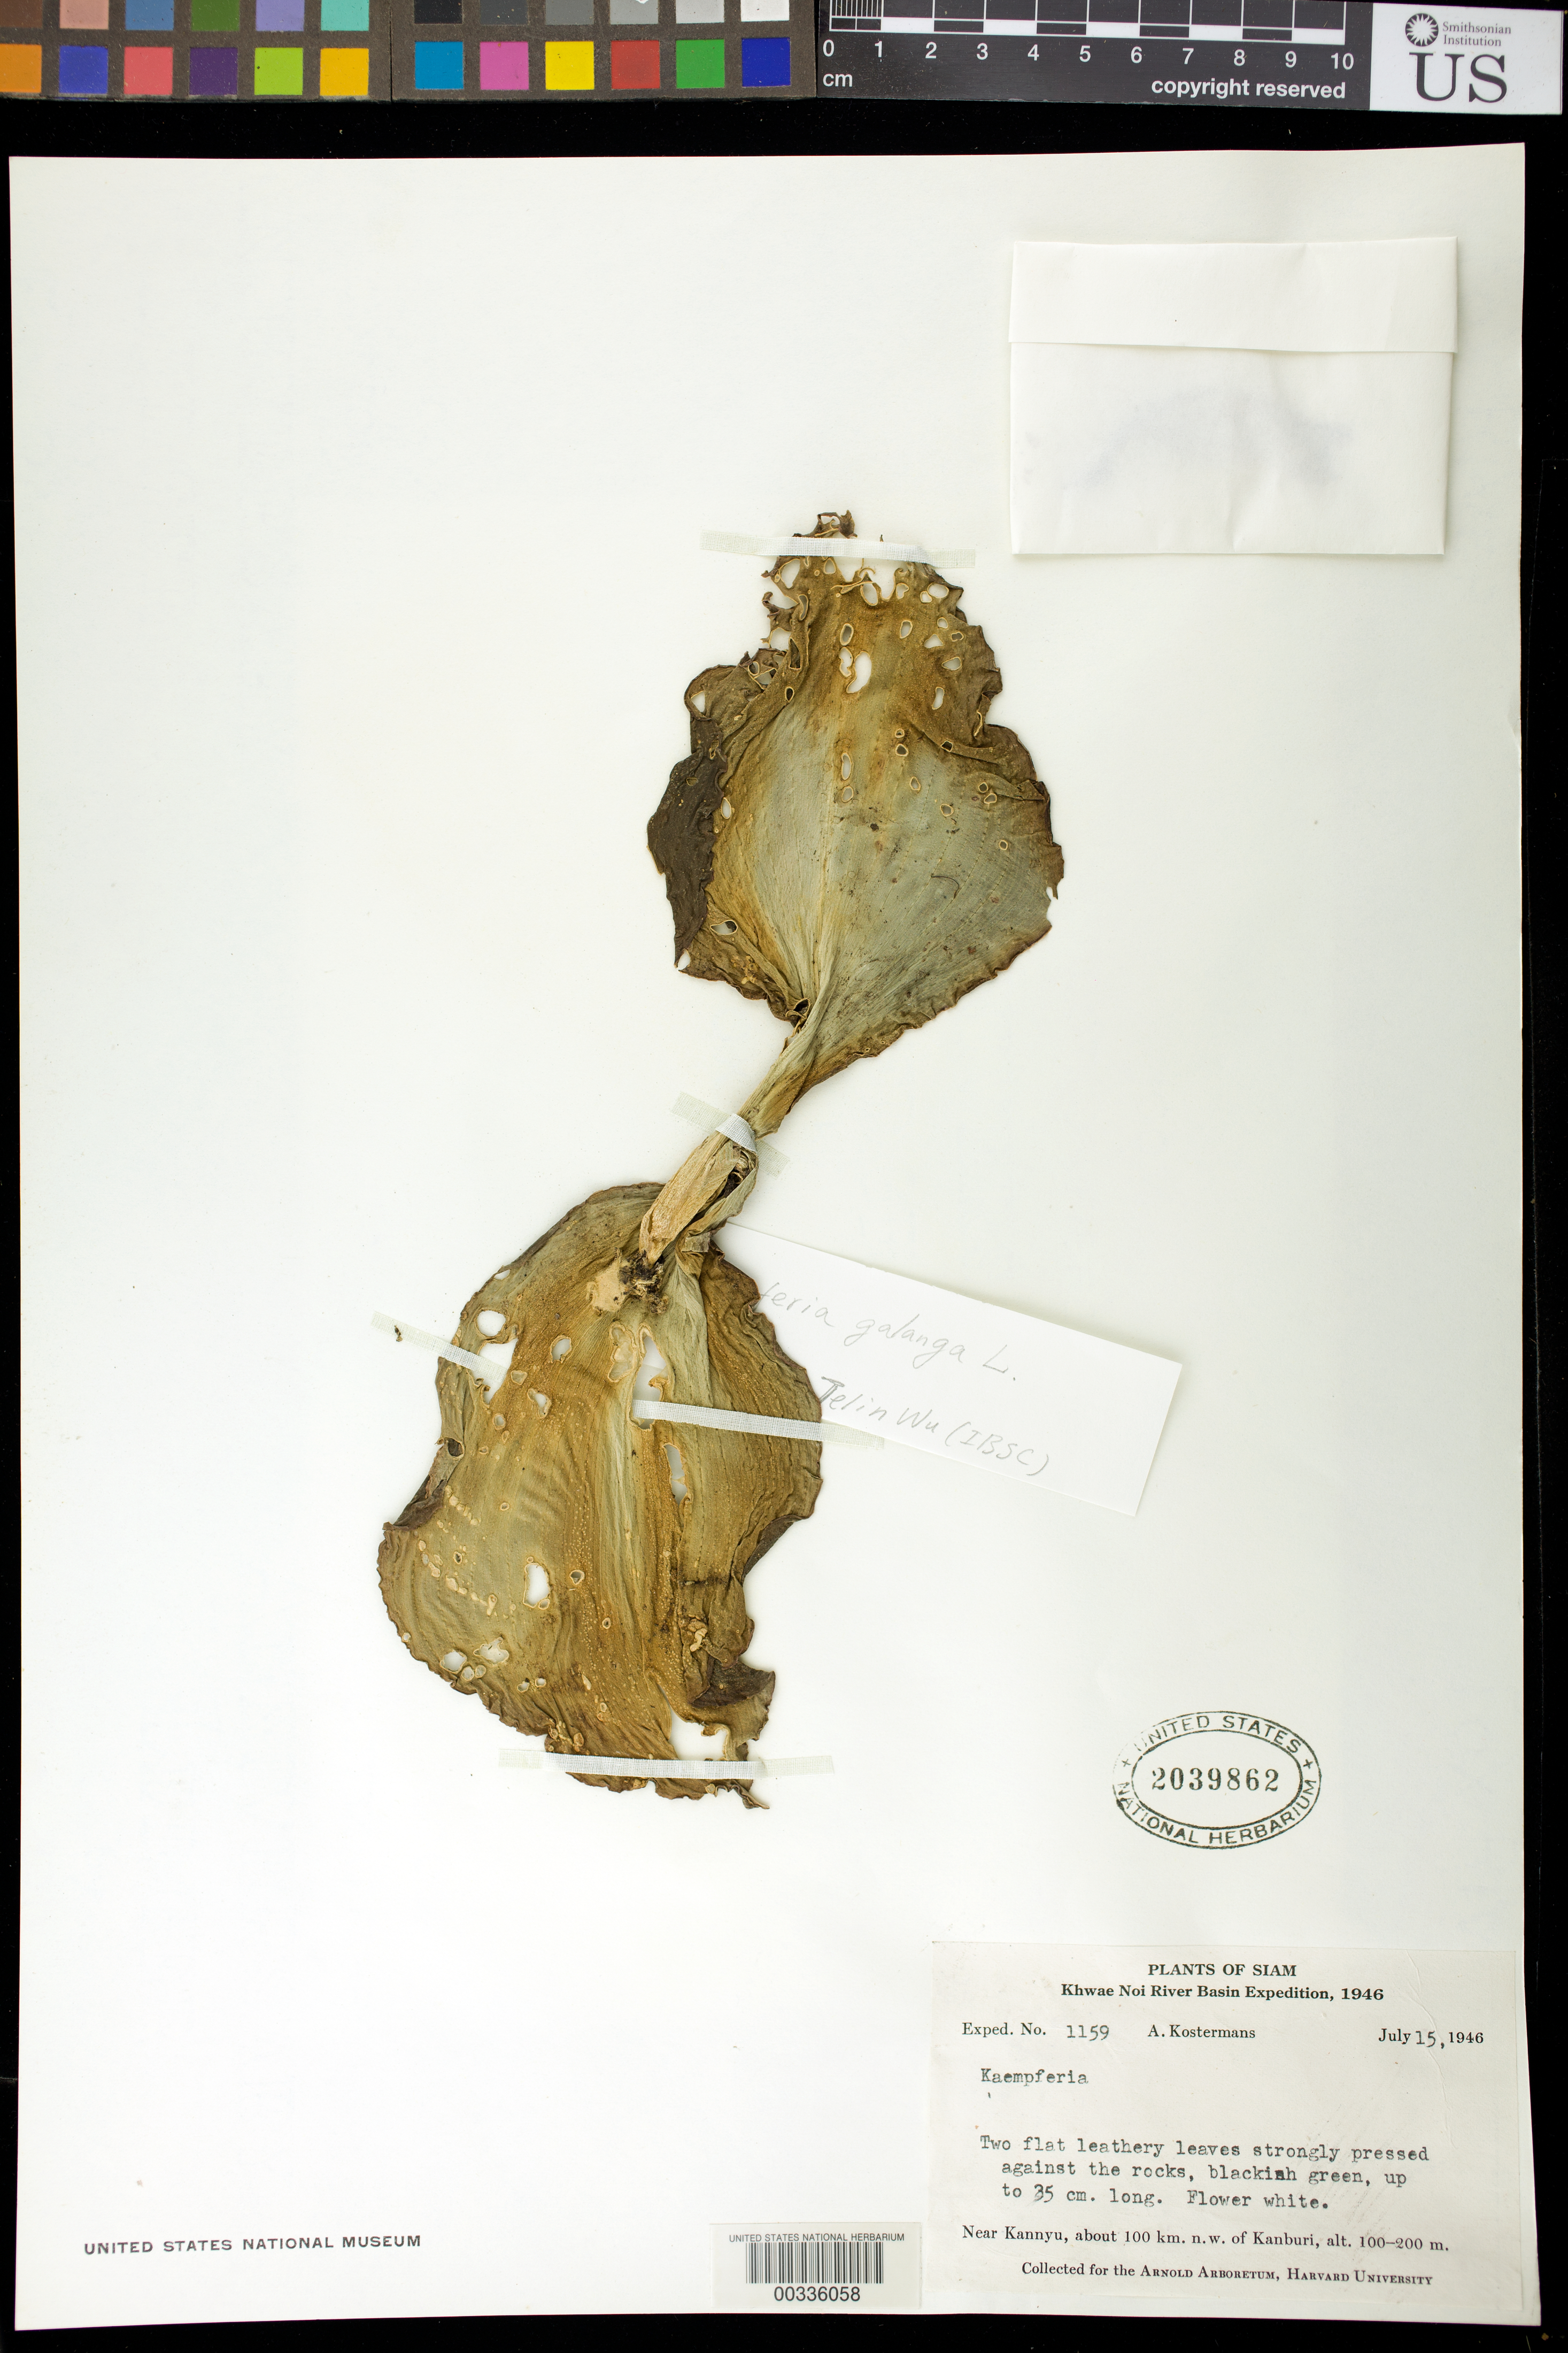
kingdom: Plantae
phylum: Tracheophyta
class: Liliopsida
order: Zingiberales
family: Zingiberaceae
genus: Kaempferia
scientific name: Kaempferia galanga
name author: L.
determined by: Wu, Te-Ling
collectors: A. J. G. Kostermans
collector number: Exped. # 1159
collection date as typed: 15 Jul 1946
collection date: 1946-07-15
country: Thailand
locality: Plants of siam, khwae noi river expedition, near kannyu, about 100 km nw of kanburi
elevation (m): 100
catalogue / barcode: US 2039862